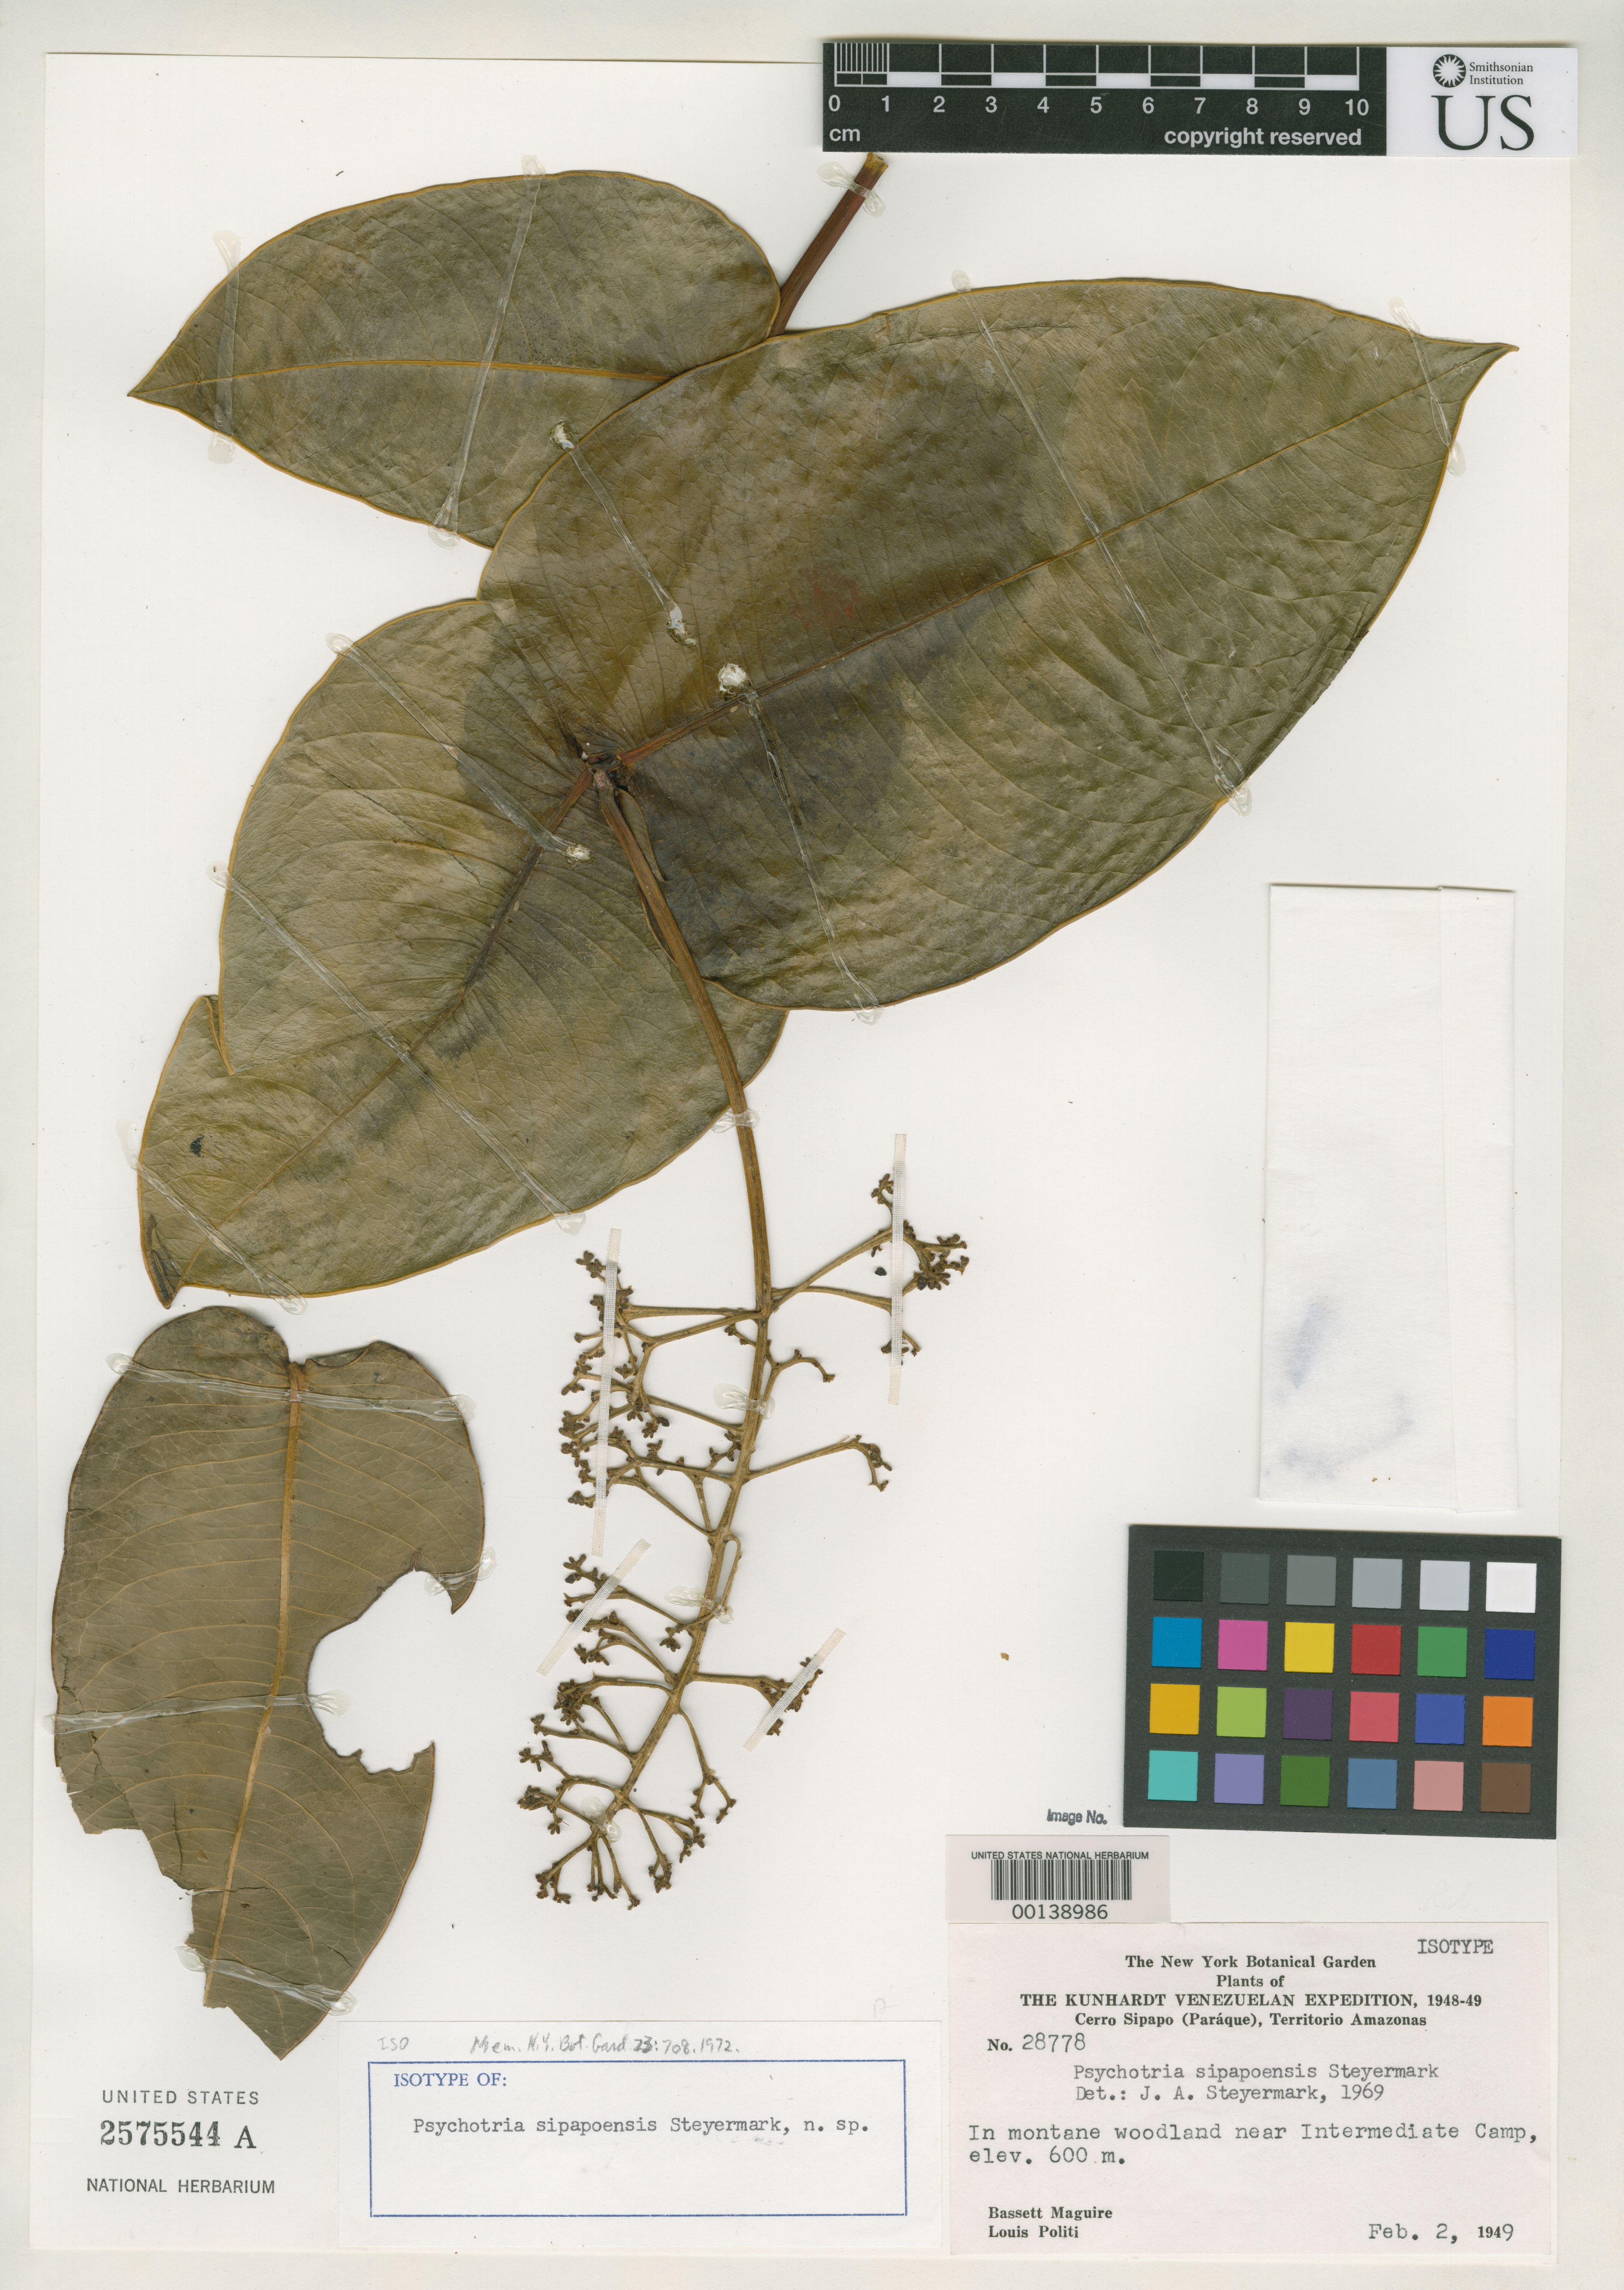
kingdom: Plantae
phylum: Tracheophyta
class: Magnoliopsida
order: Gentianales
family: Rubiaceae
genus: Psychotria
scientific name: Psychotria sipapoensis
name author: Steyerm.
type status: Isotype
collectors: B. Maguire & L. Politi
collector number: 28778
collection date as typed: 02 Feb 1949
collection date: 1949-02-02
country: Venezuela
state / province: Amazonas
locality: Cerro Sipapo, near Intermediata.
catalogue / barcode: US 2575544A